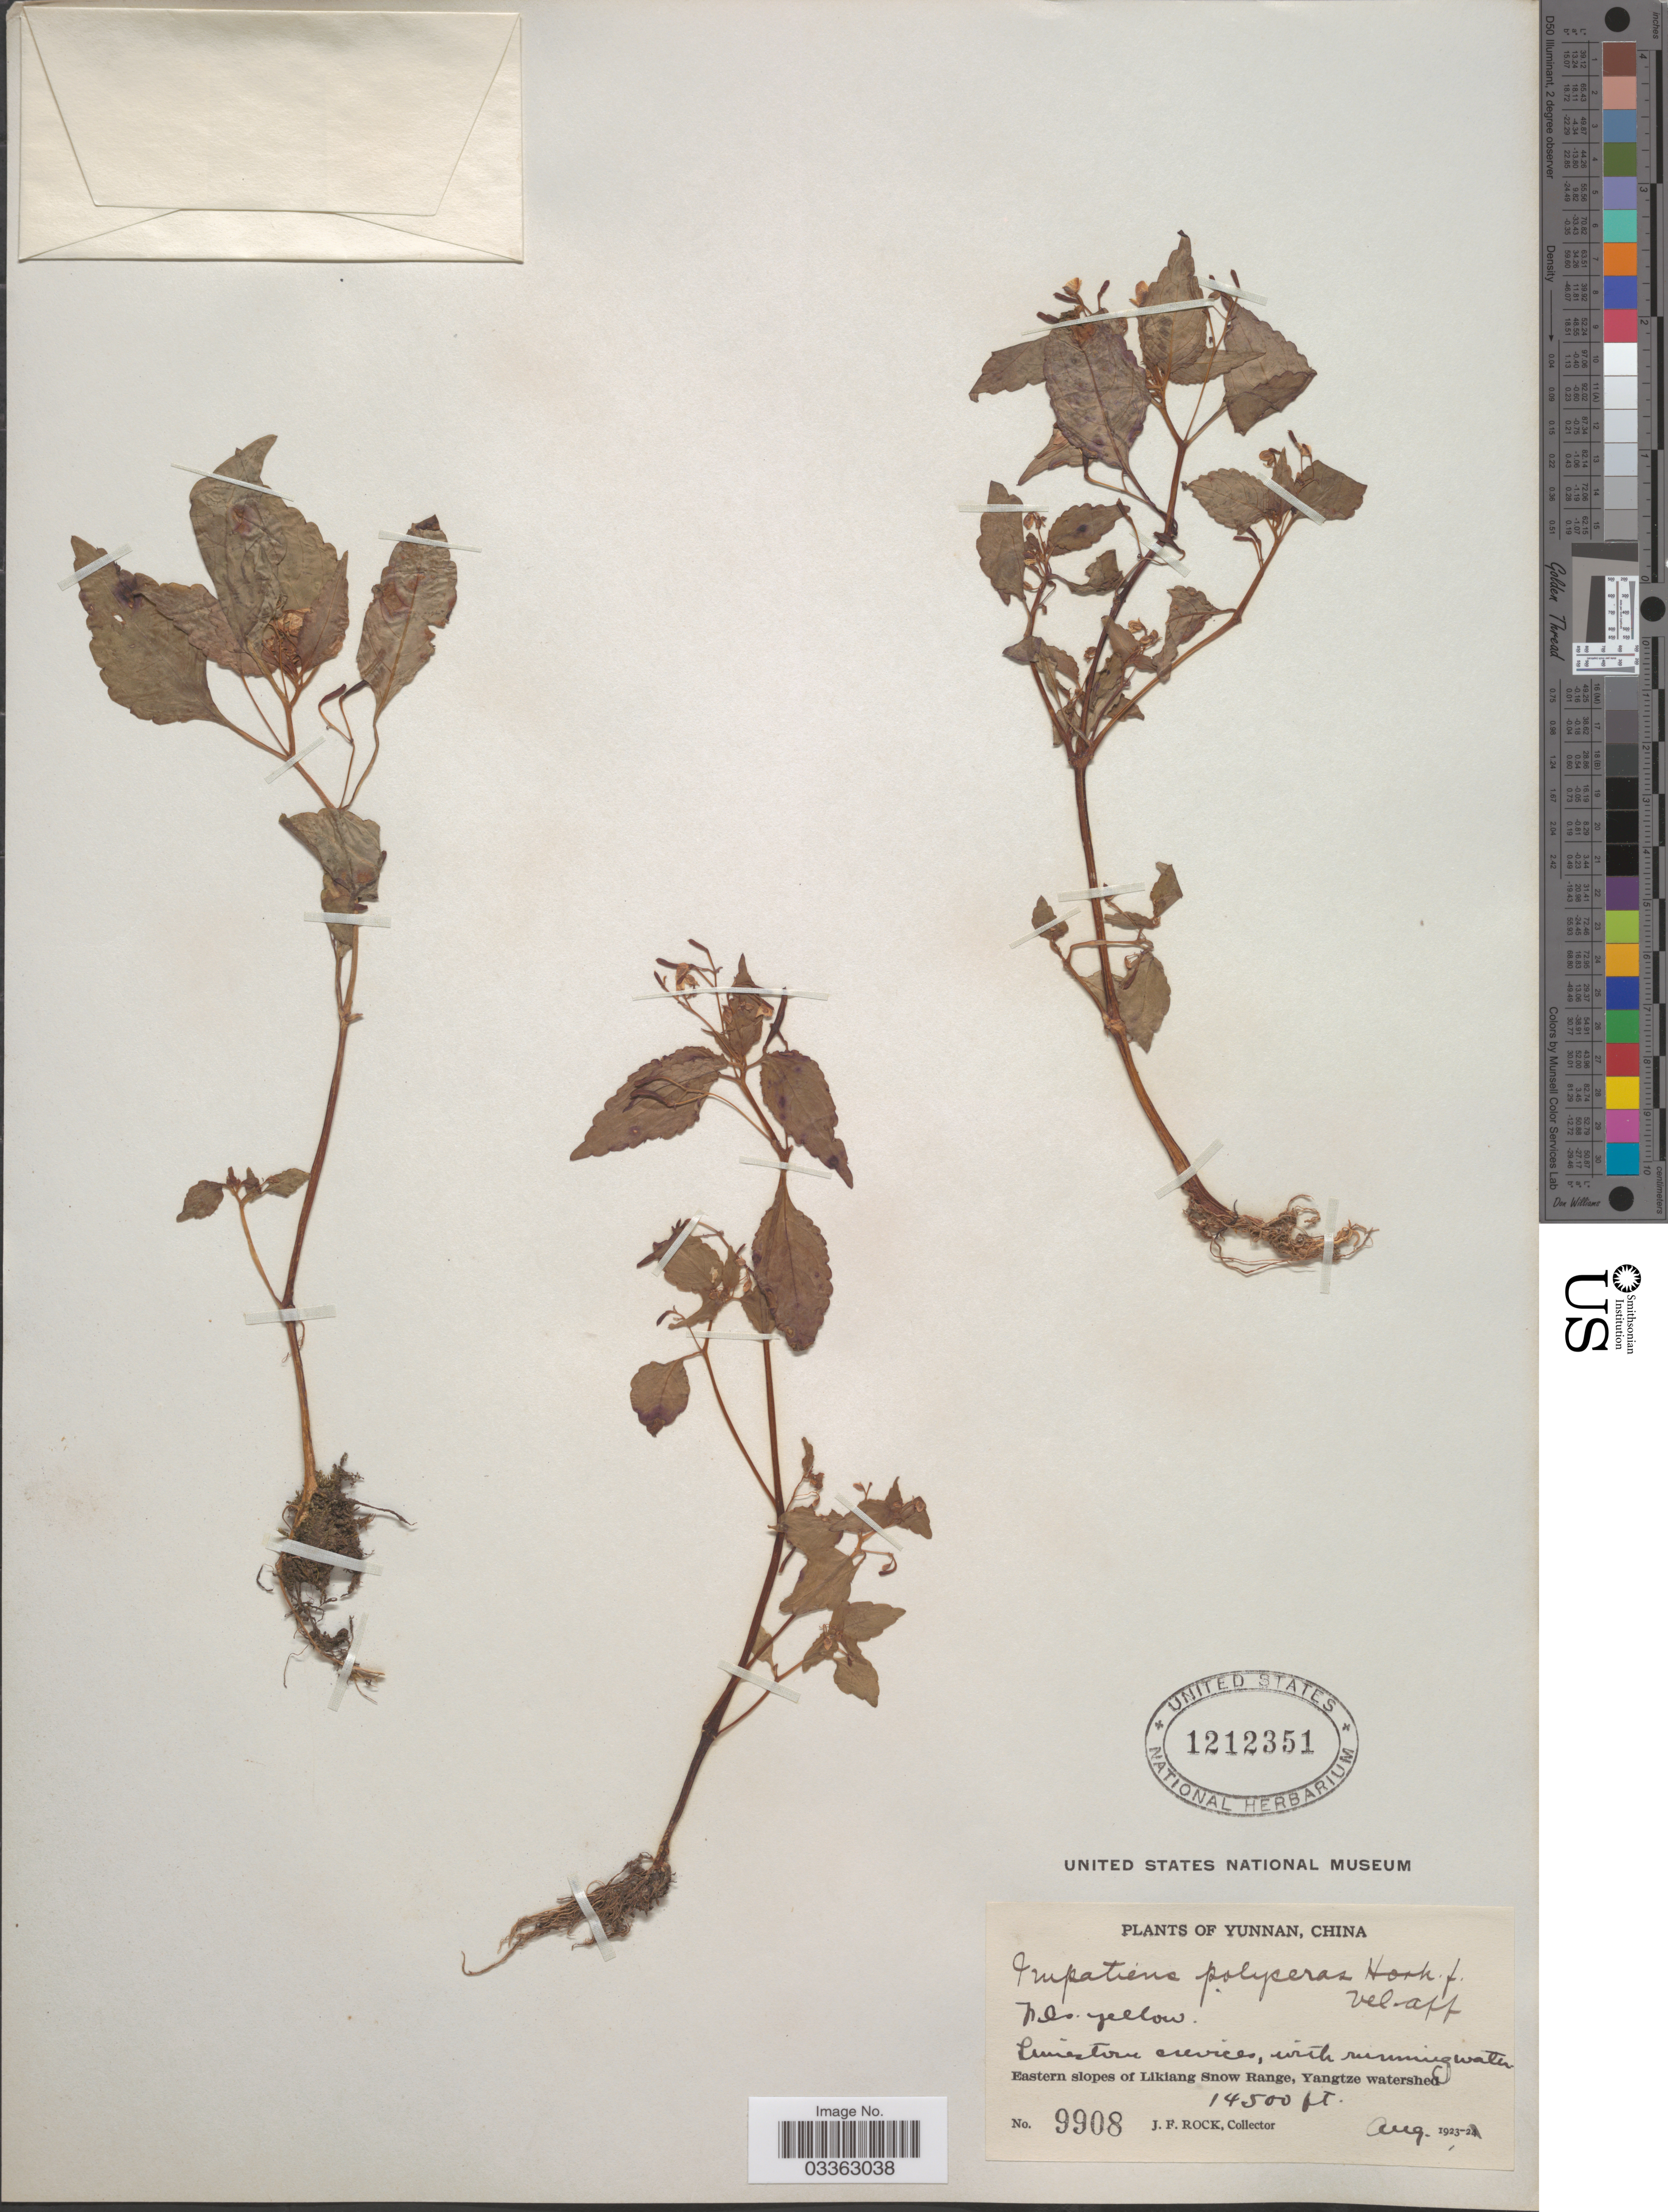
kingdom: Plantae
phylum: Tracheophyta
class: Magnoliopsida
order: Ericales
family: Balsaminaceae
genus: Impatiens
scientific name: Impatiens polyceras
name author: Hook. f. ex W.W. Sm.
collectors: J. Rock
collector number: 9908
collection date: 1923-08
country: China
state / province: Yunnan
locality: Eastern slopes of Likiang Snow Range, Yangtze watershed.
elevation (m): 4420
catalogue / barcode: US 1212351